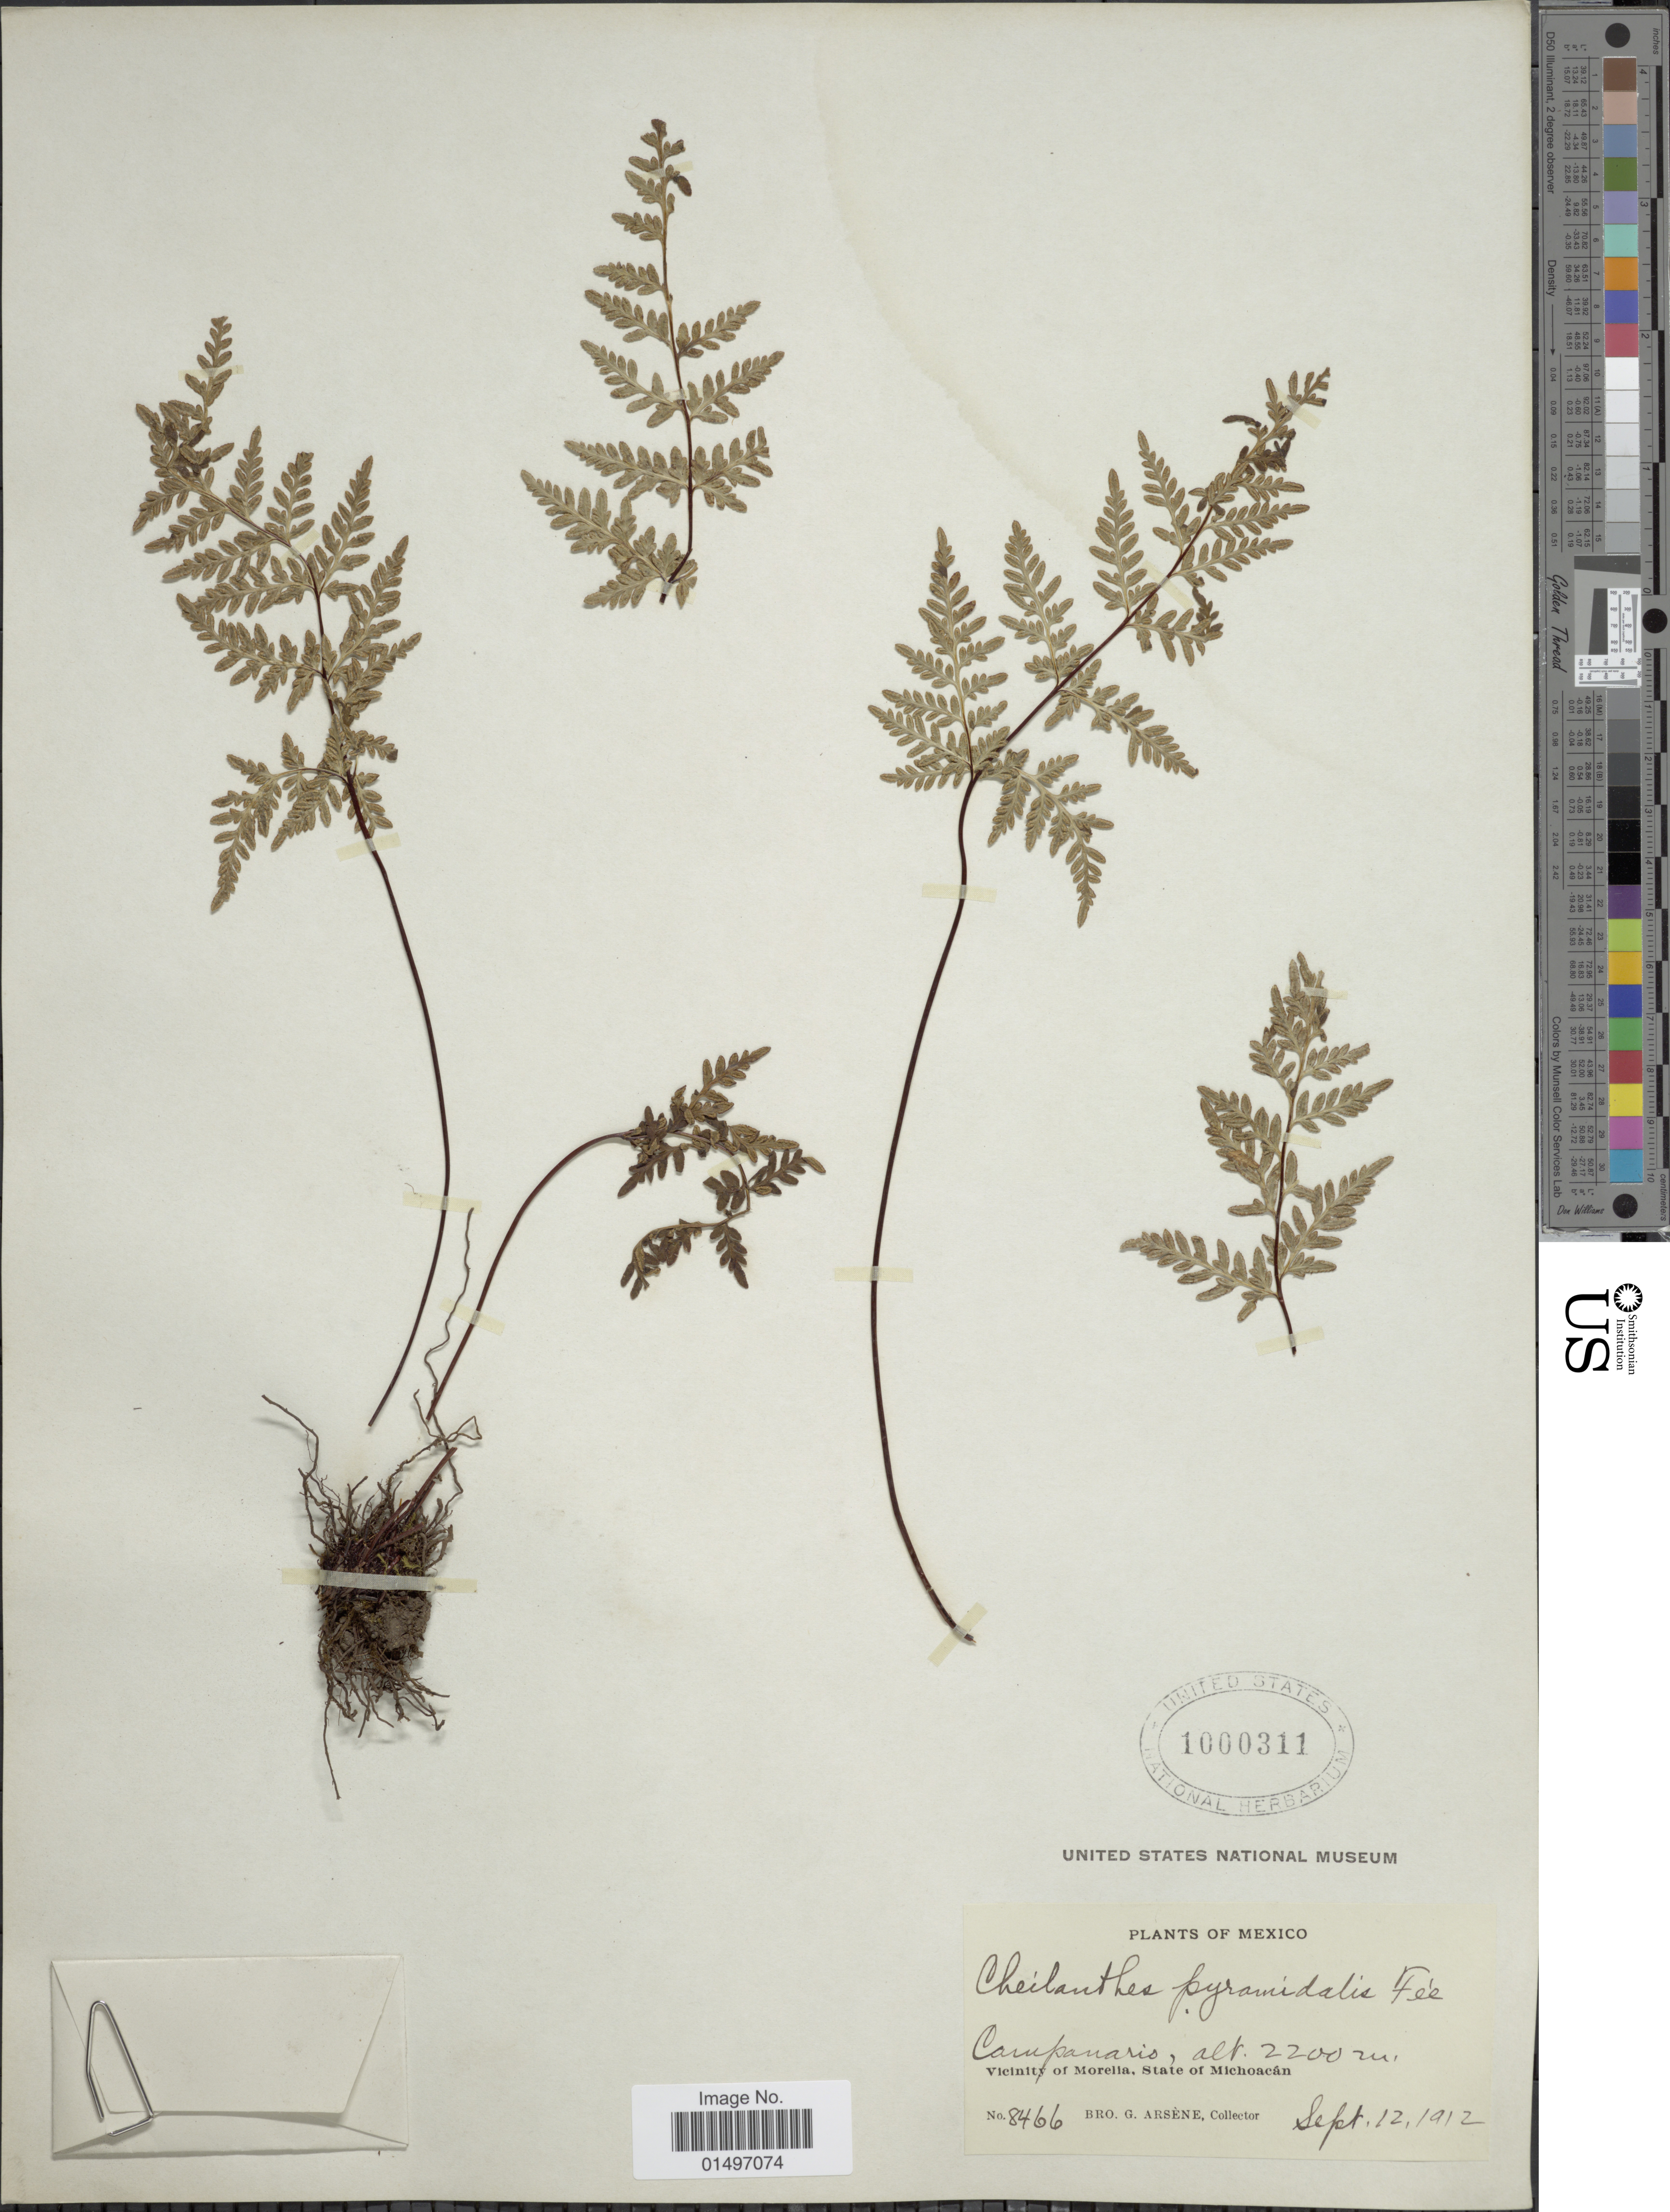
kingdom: Plantae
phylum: Tracheophyta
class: Polypodiopsida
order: Polypodiales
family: Pteridaceae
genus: Gaga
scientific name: Gaga hirsuta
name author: (Link) Fay W. Li & Windham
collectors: Bro. G. Arsène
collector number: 8466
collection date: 1912-09-12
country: Mexico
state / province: Michoacán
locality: Mexico, Vicinity of Morelia, Caupanaris.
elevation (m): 2200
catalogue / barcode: US 1000311